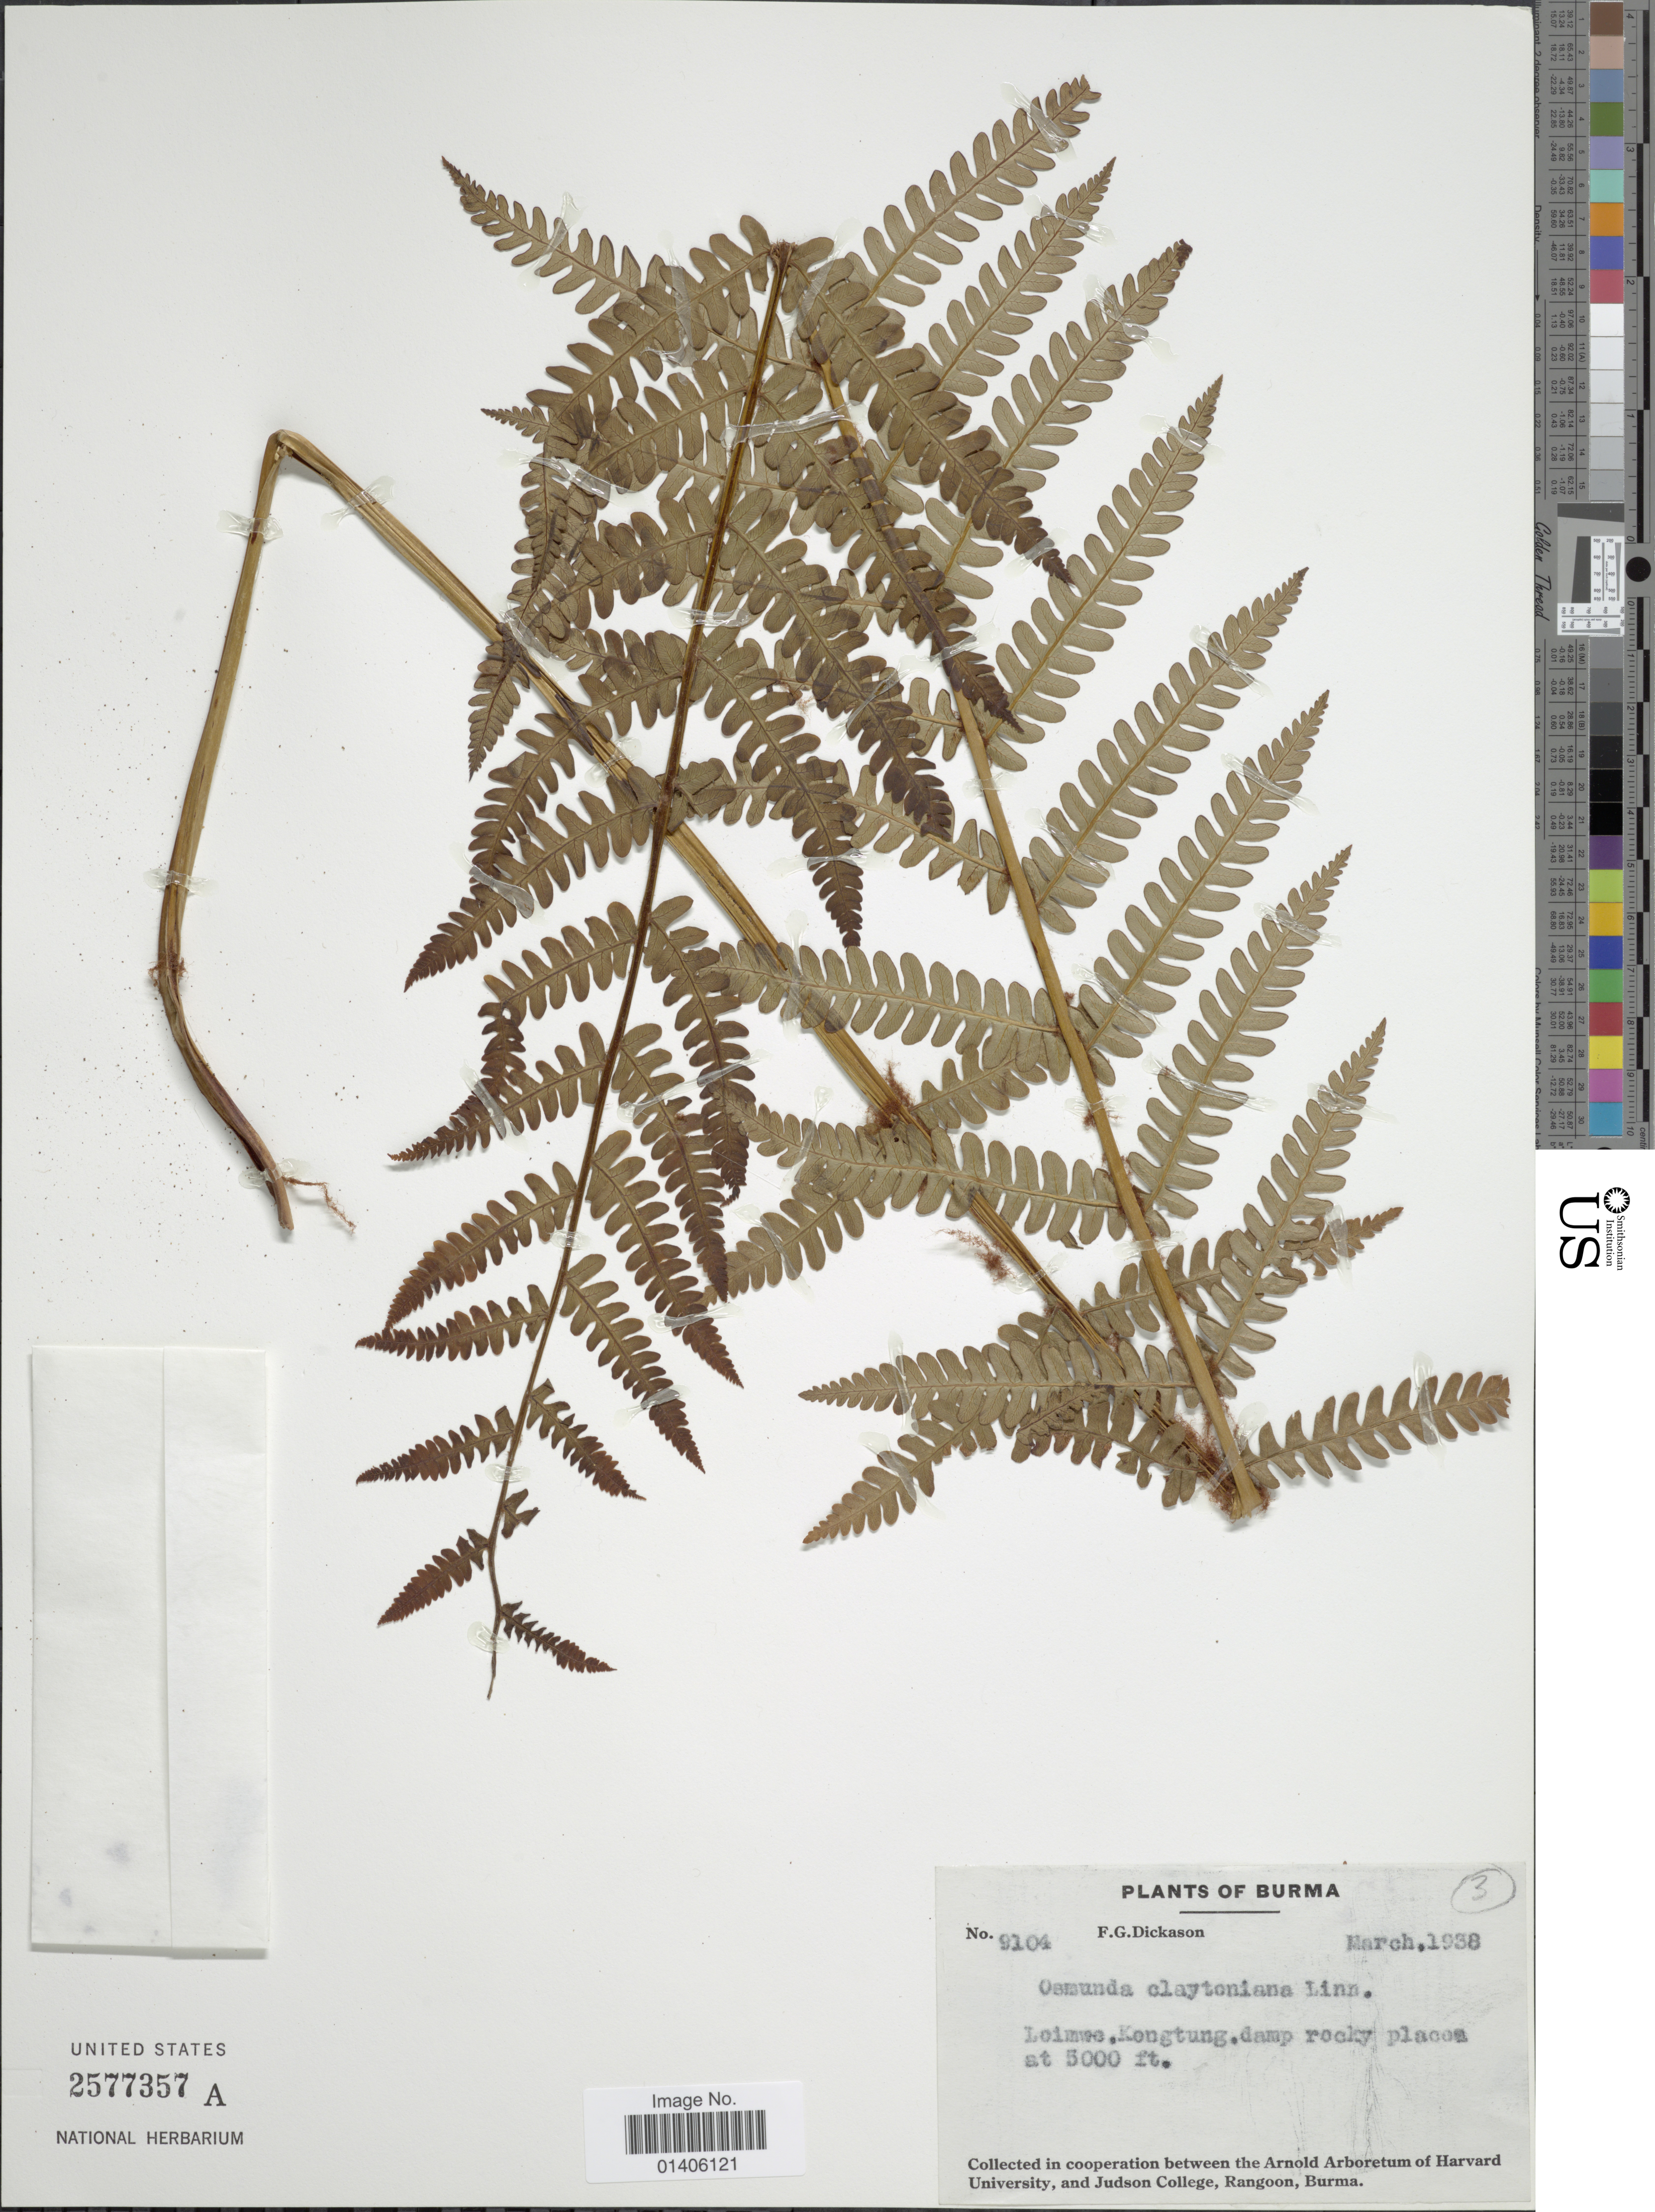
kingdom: Plantae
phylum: Tracheophyta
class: Polypodiopsida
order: Osmundales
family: Osmundaceae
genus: Osmunda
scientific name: Osmunda claytoniana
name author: (L.) Tagawa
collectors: F. Dickason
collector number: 9104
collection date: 1938-03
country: Myanmar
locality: Murma, Loimee-Kongtung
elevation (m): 1524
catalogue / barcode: US 2577357A